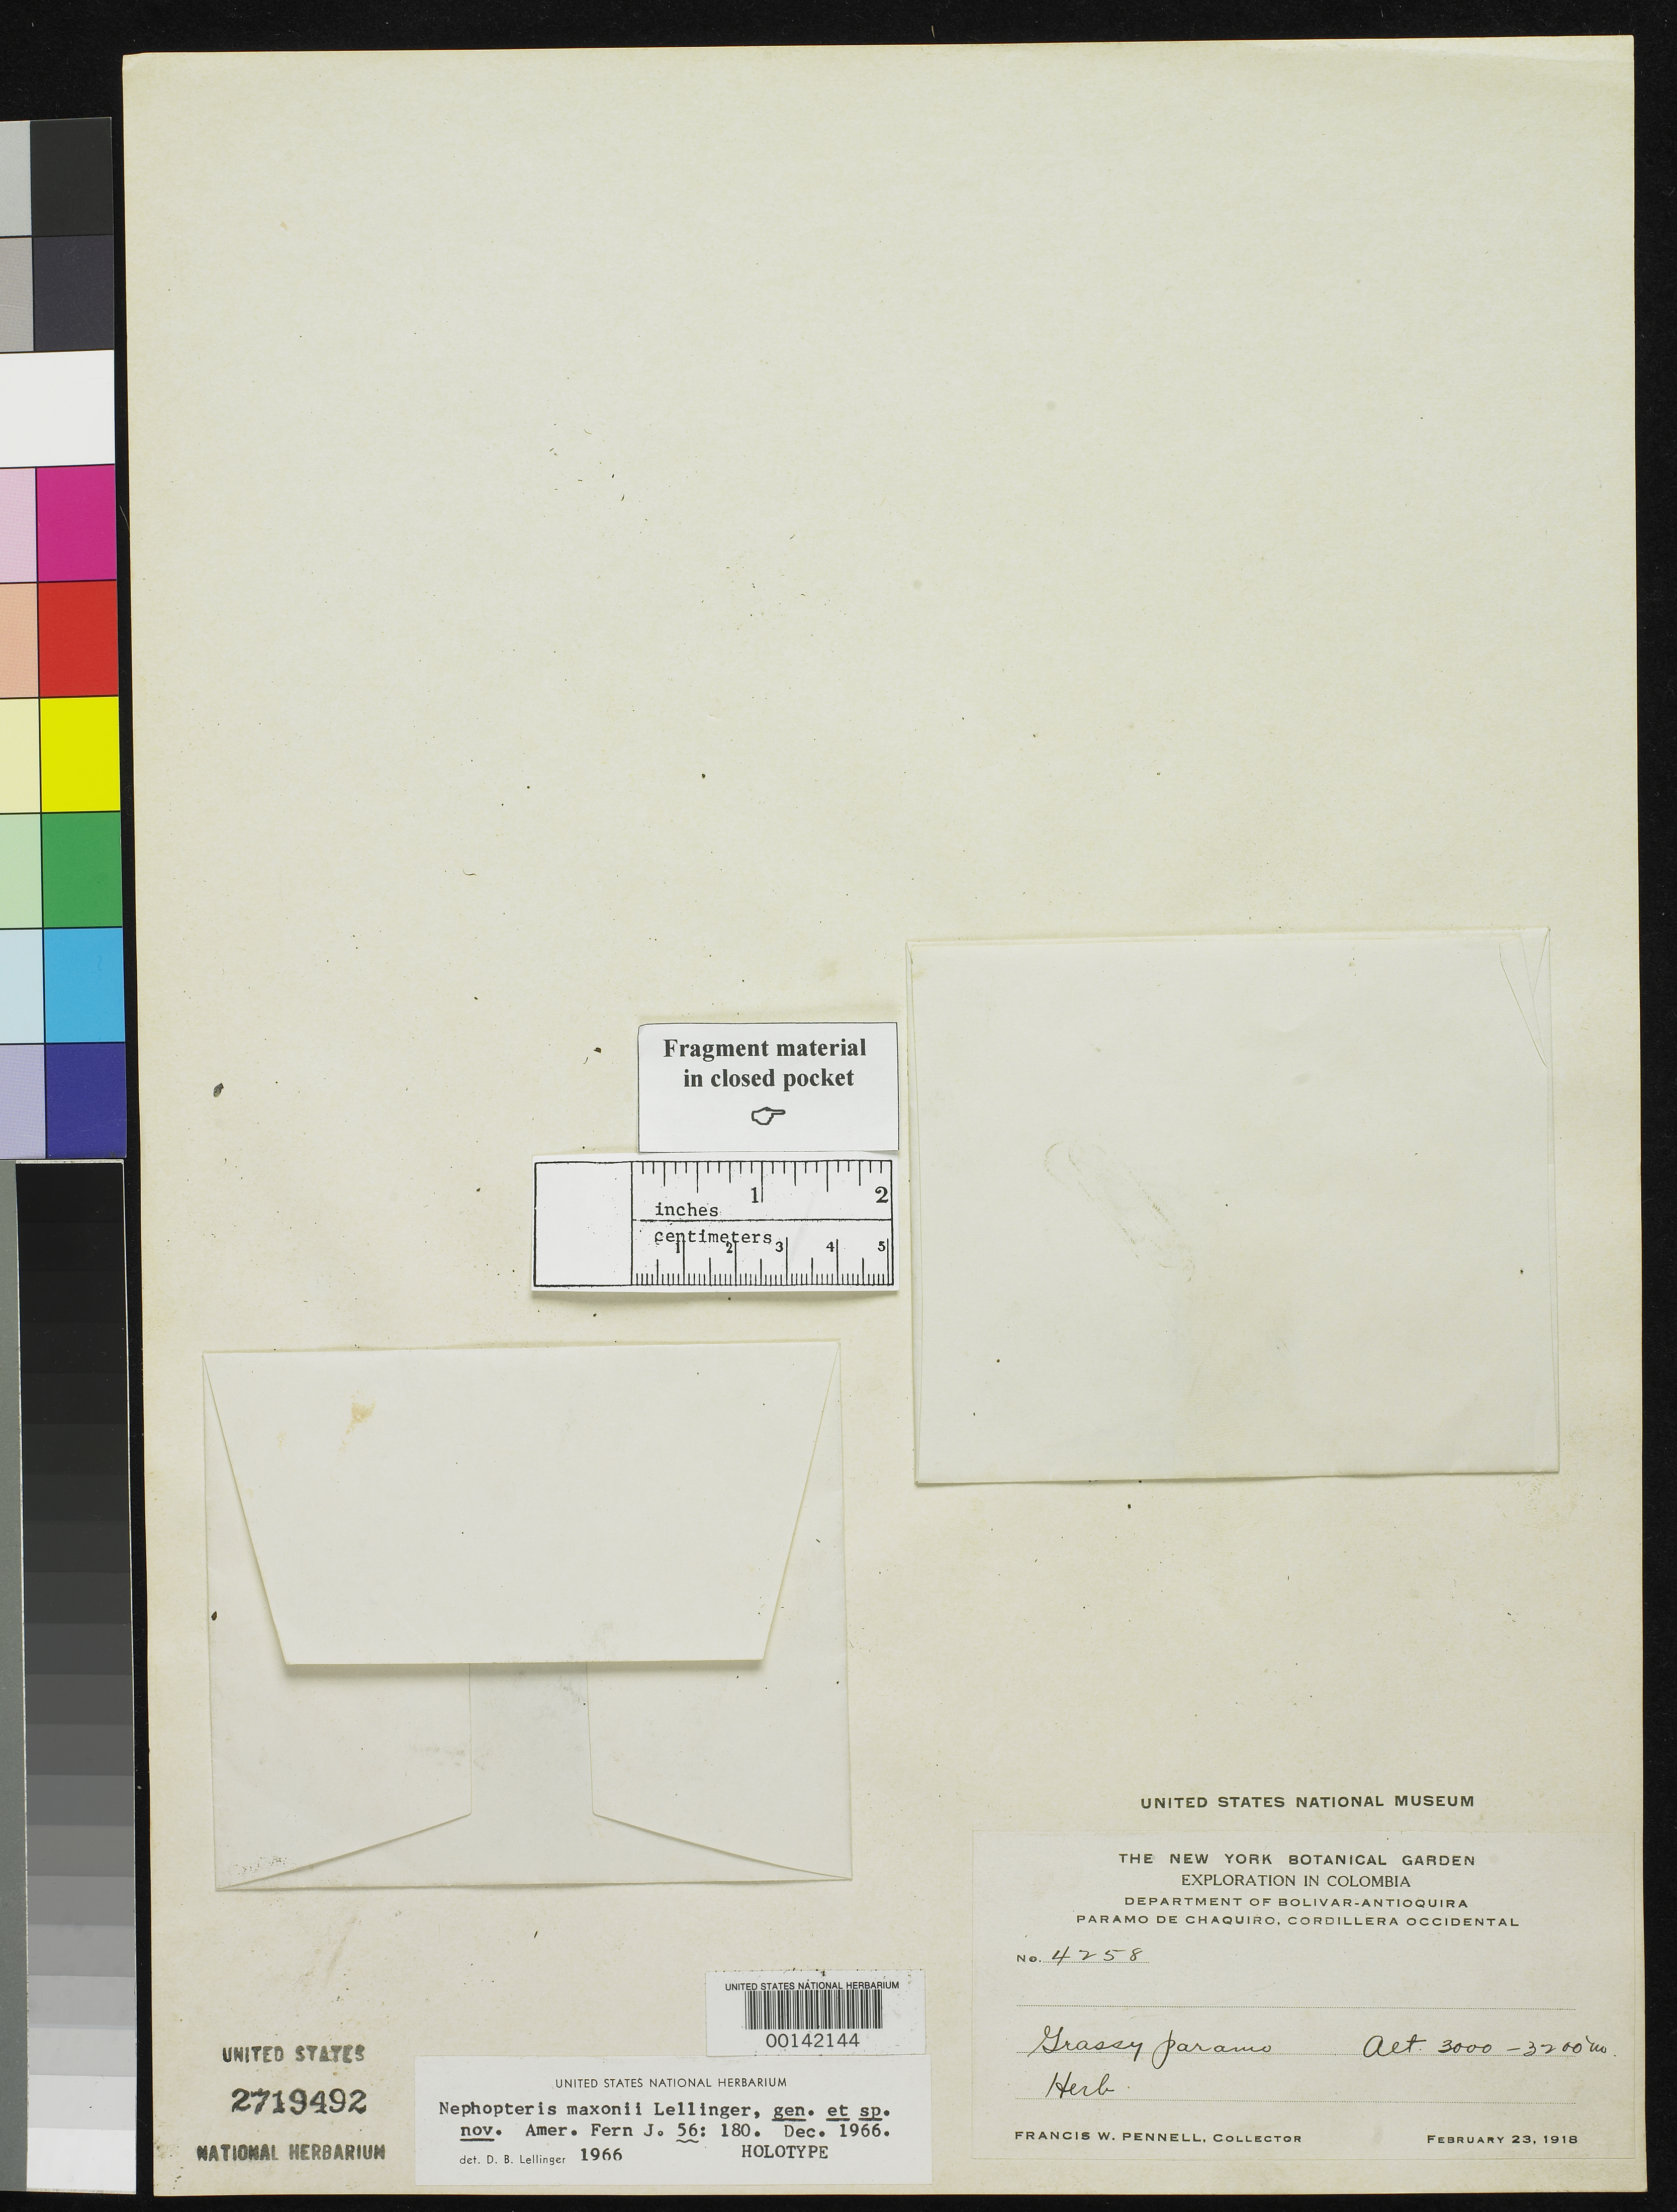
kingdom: Plantae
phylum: Tracheophyta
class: Polypodiopsida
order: Polypodiales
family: Pteridaceae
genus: Nephopteris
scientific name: Nephopteris maxonii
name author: Lellinger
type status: Holotype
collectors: F. W. Pennell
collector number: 4258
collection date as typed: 23 Feb 1918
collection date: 1918-02-23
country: Colombia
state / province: Antioquia / Bolívar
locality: Paramo de Chaquiro.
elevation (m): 3000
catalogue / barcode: US 2719492